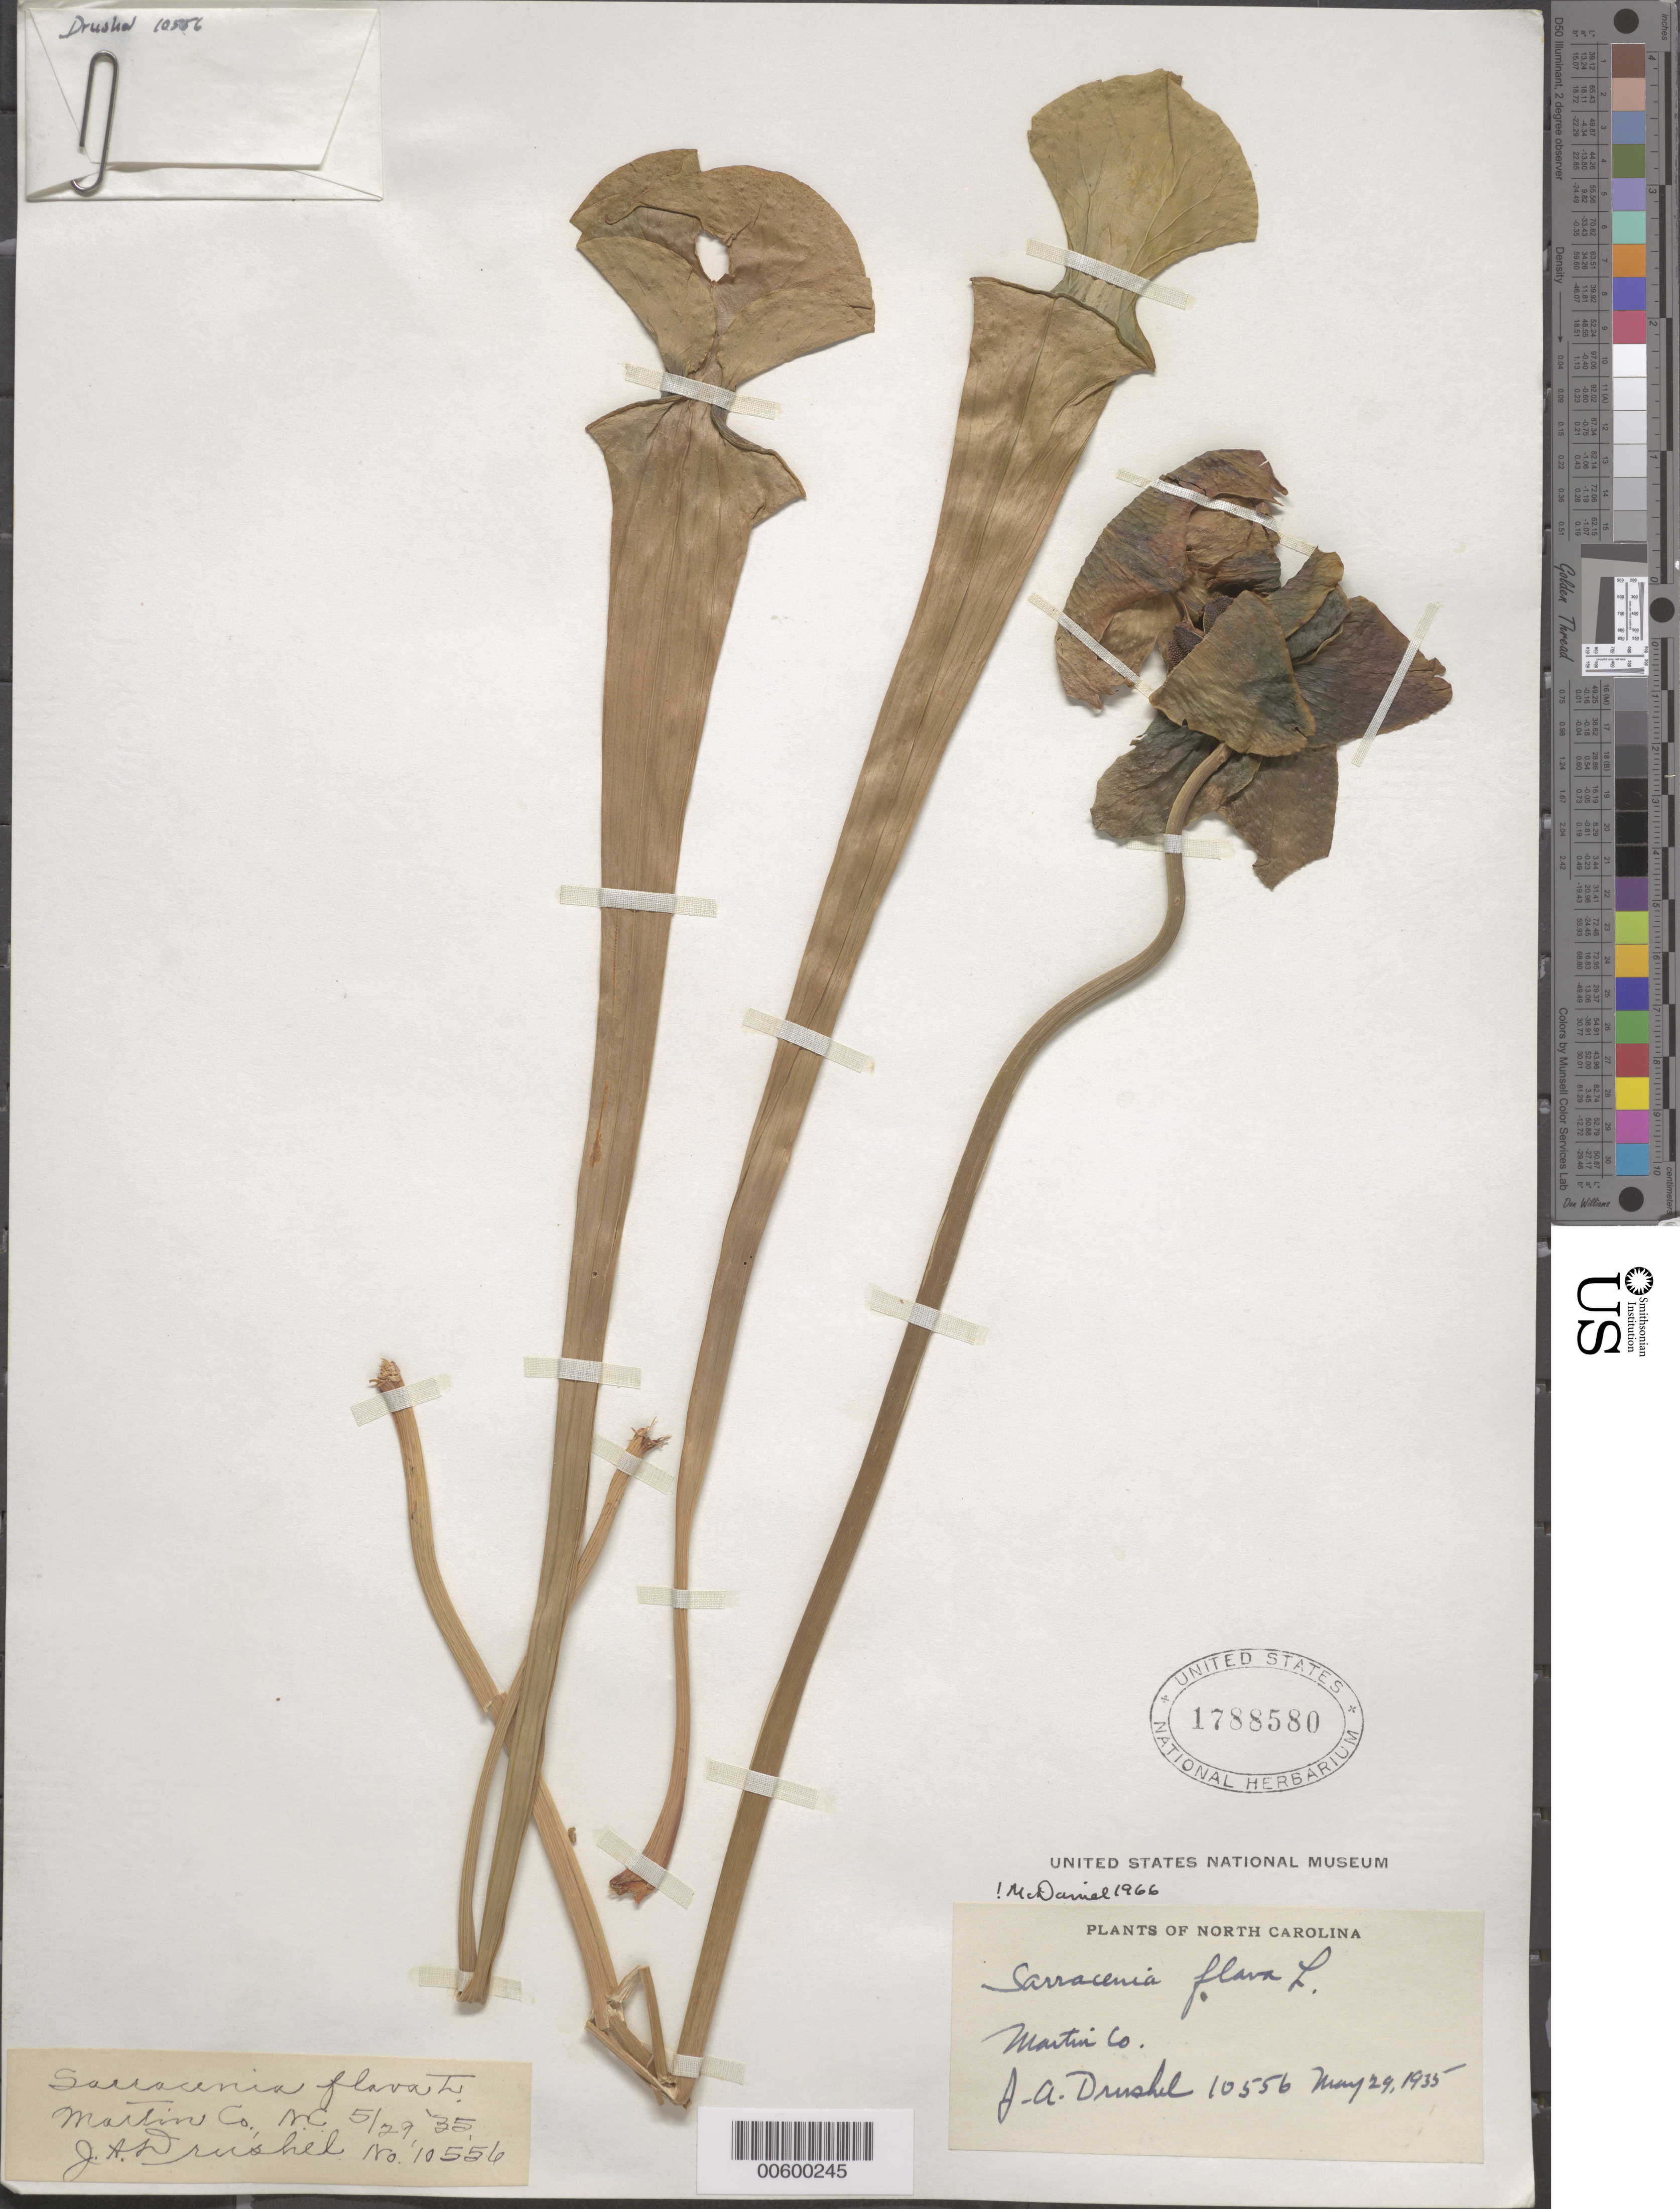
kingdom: Plantae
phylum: Tracheophyta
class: Magnoliopsida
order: Ericales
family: Sarraceniaceae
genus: Sarracenia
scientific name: Sarracenia flava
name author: L.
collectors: J. A. Drushel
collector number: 10556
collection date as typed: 29 May 1935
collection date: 1935-05-29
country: United States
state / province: North Carolina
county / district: Martin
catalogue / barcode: US 1788580